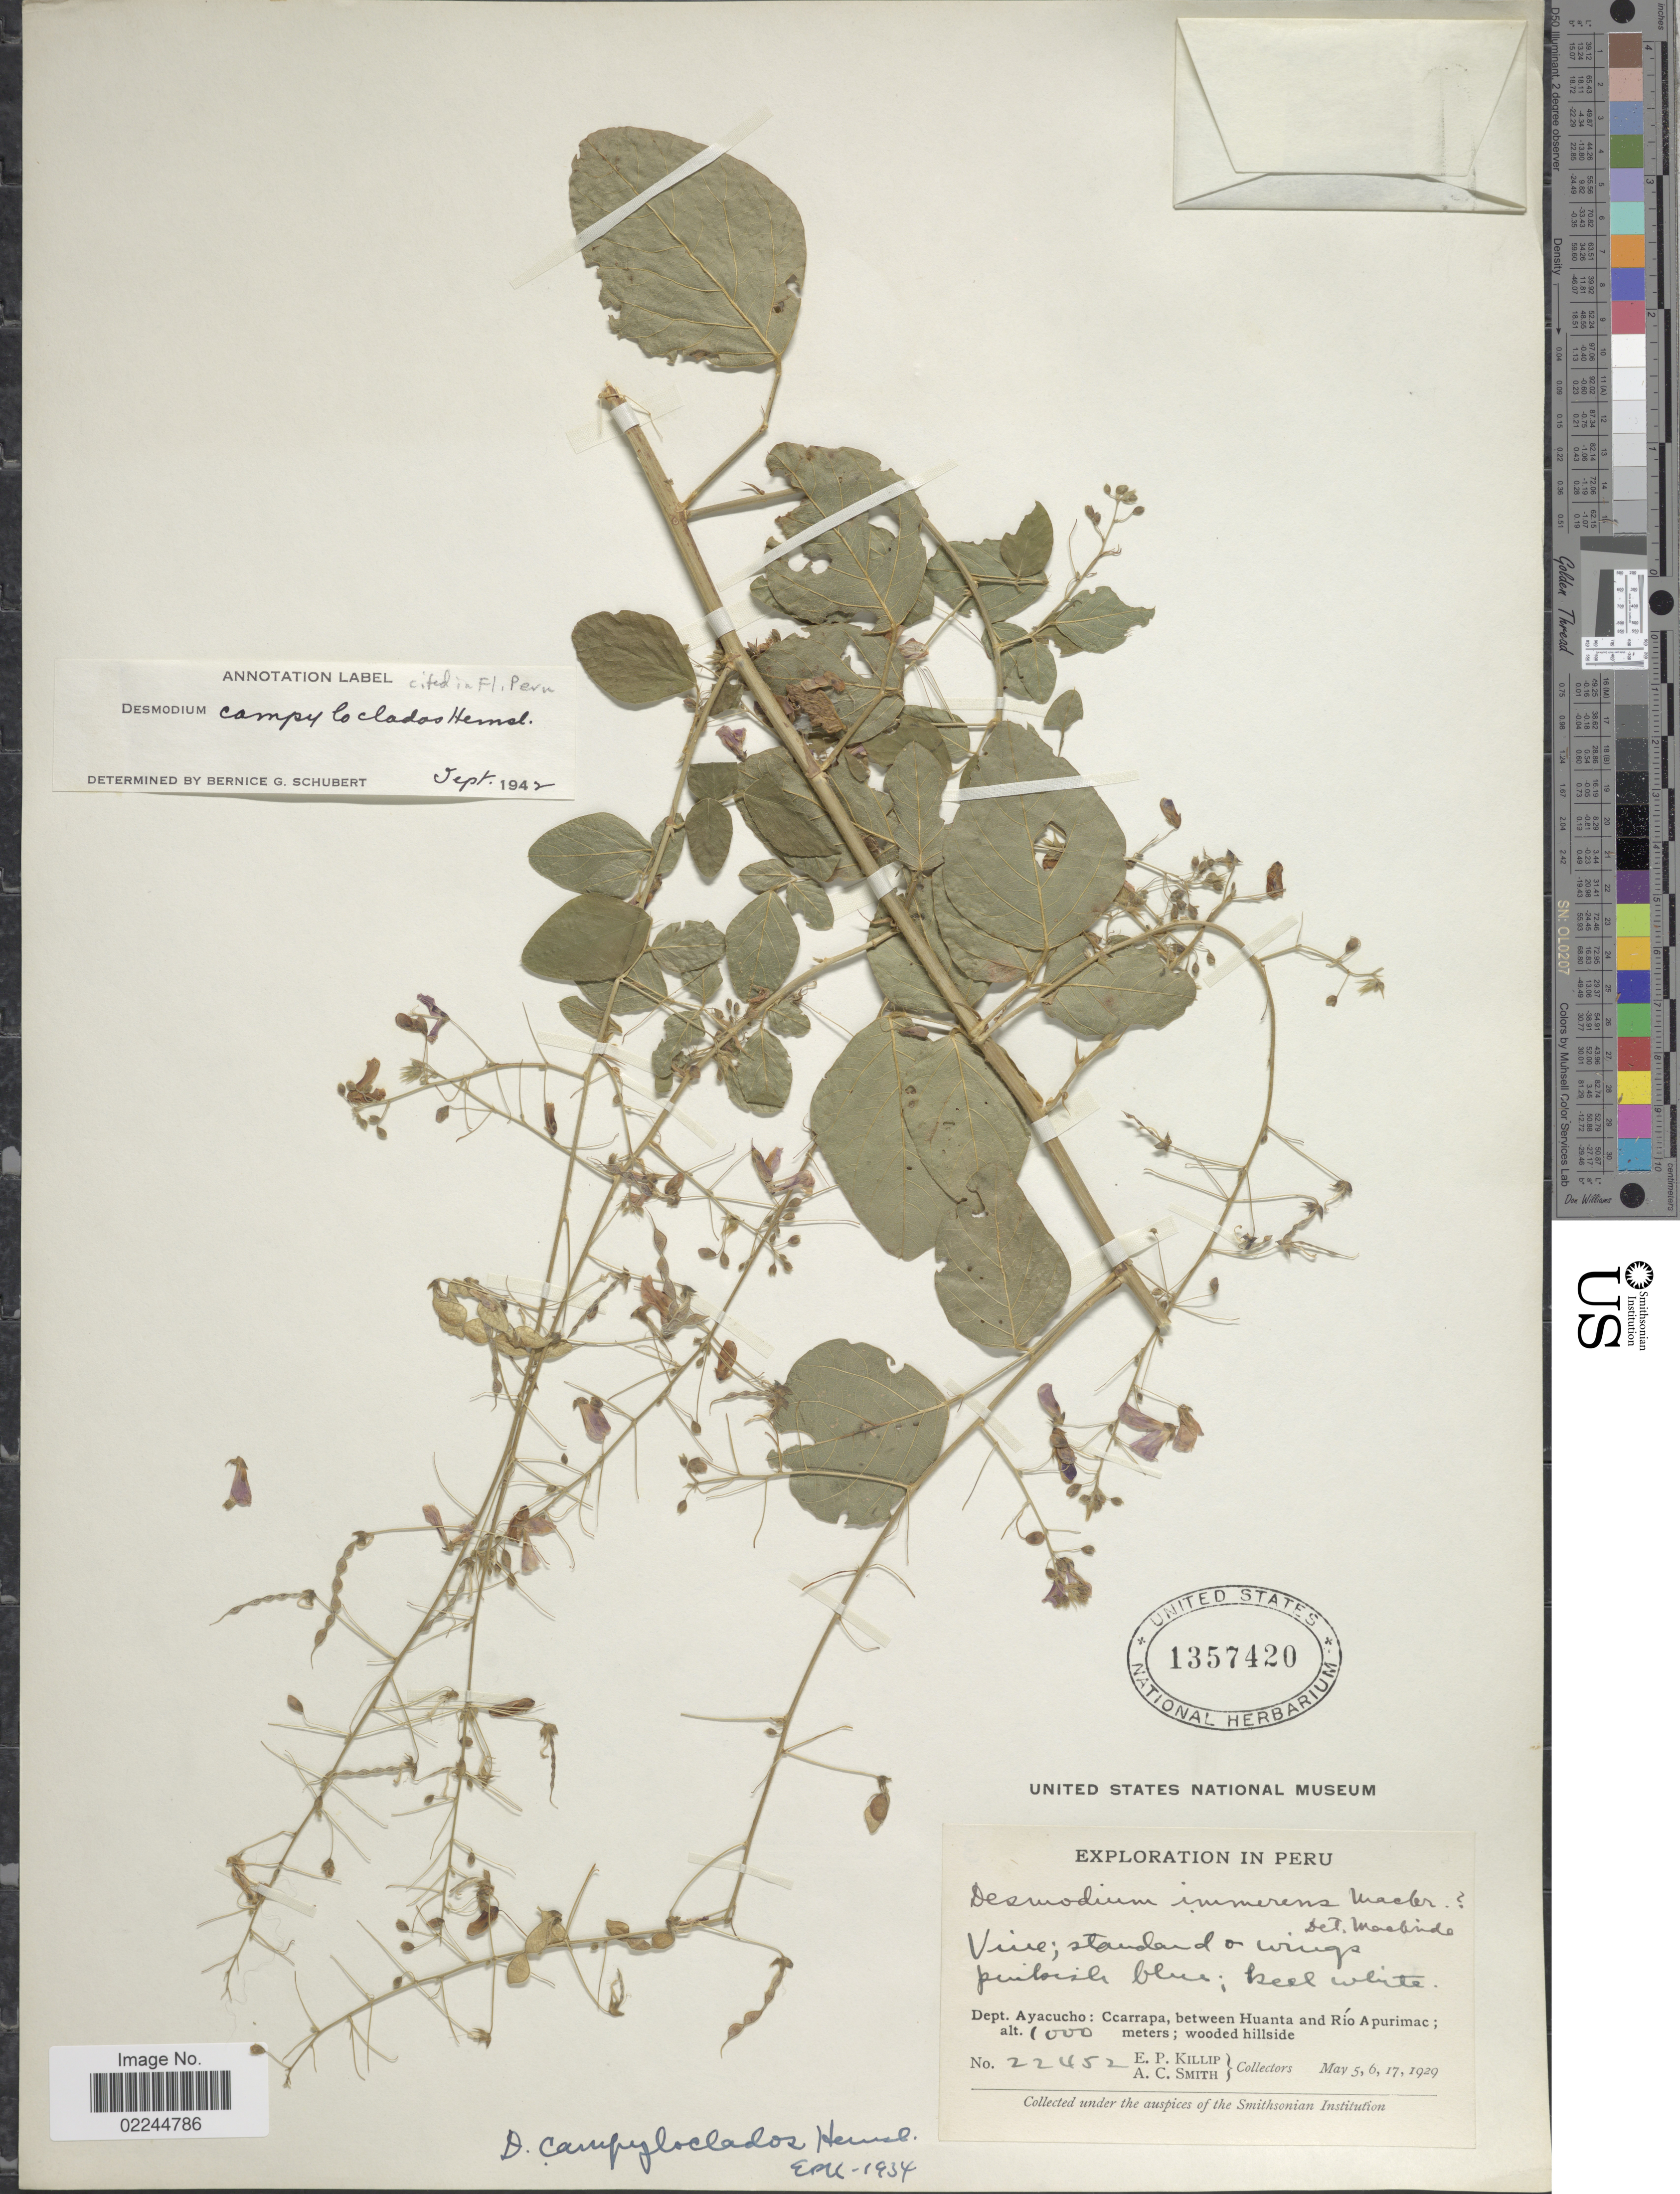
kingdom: Plantae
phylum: Tracheophyta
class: Magnoliopsida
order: Fabales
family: Fabaceae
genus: Desmodium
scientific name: Desmodium campyloclados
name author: Hemsl.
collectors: E. P. Killip & A. C. Smith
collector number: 22452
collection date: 1929-05-05/1929-05-17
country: Peru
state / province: Ayacucho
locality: Ccarrapa, between Huanta and Rio Apurimac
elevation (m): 1000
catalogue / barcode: US 1357420